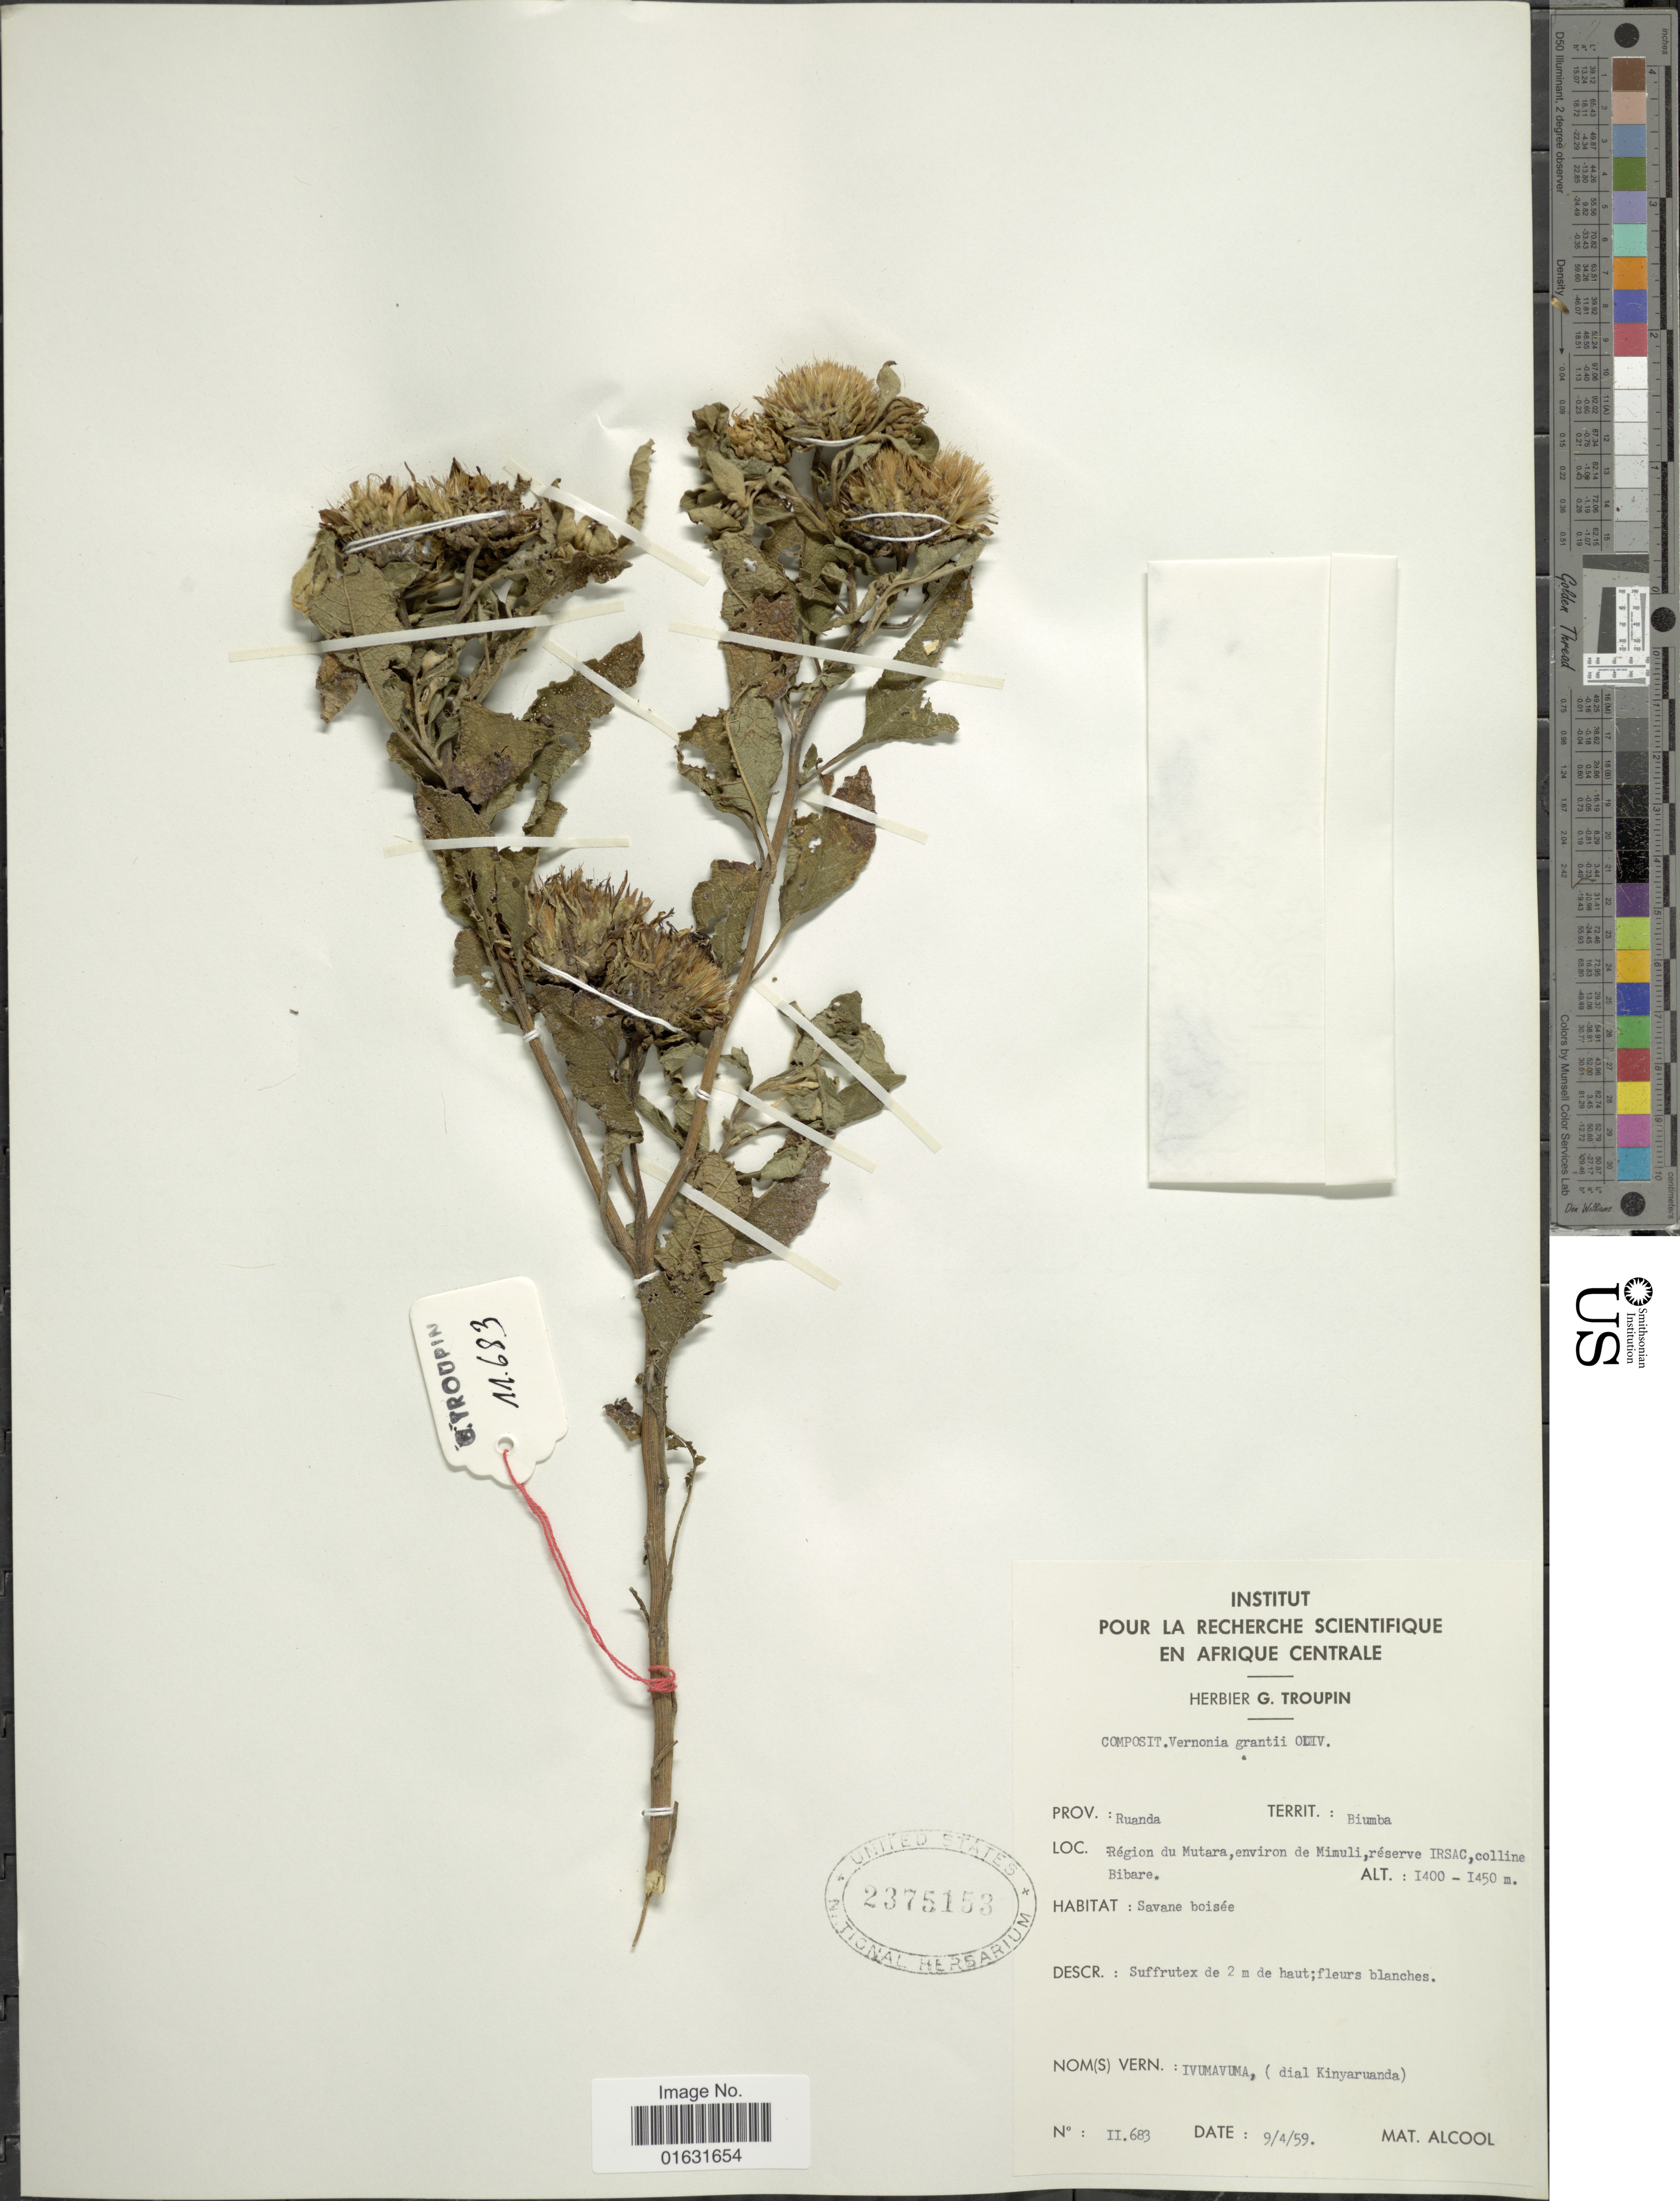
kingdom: Plantae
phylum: Tracheophyta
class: Magnoliopsida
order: Asterales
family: Asteraceae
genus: Baccharoides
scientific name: Baccharoides adoensis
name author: (Sch. Bip. ex Walp.) H. Rob.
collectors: G. Troupin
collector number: II 683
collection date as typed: Transcribed d/m/y: 9/4/59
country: Rwanda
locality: Prov. Ruanda, Territ: Biumba, Region du Mutara, environs de Mimuli, reserve IRSAC, colline Bibare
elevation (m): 1400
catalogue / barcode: US 2375153